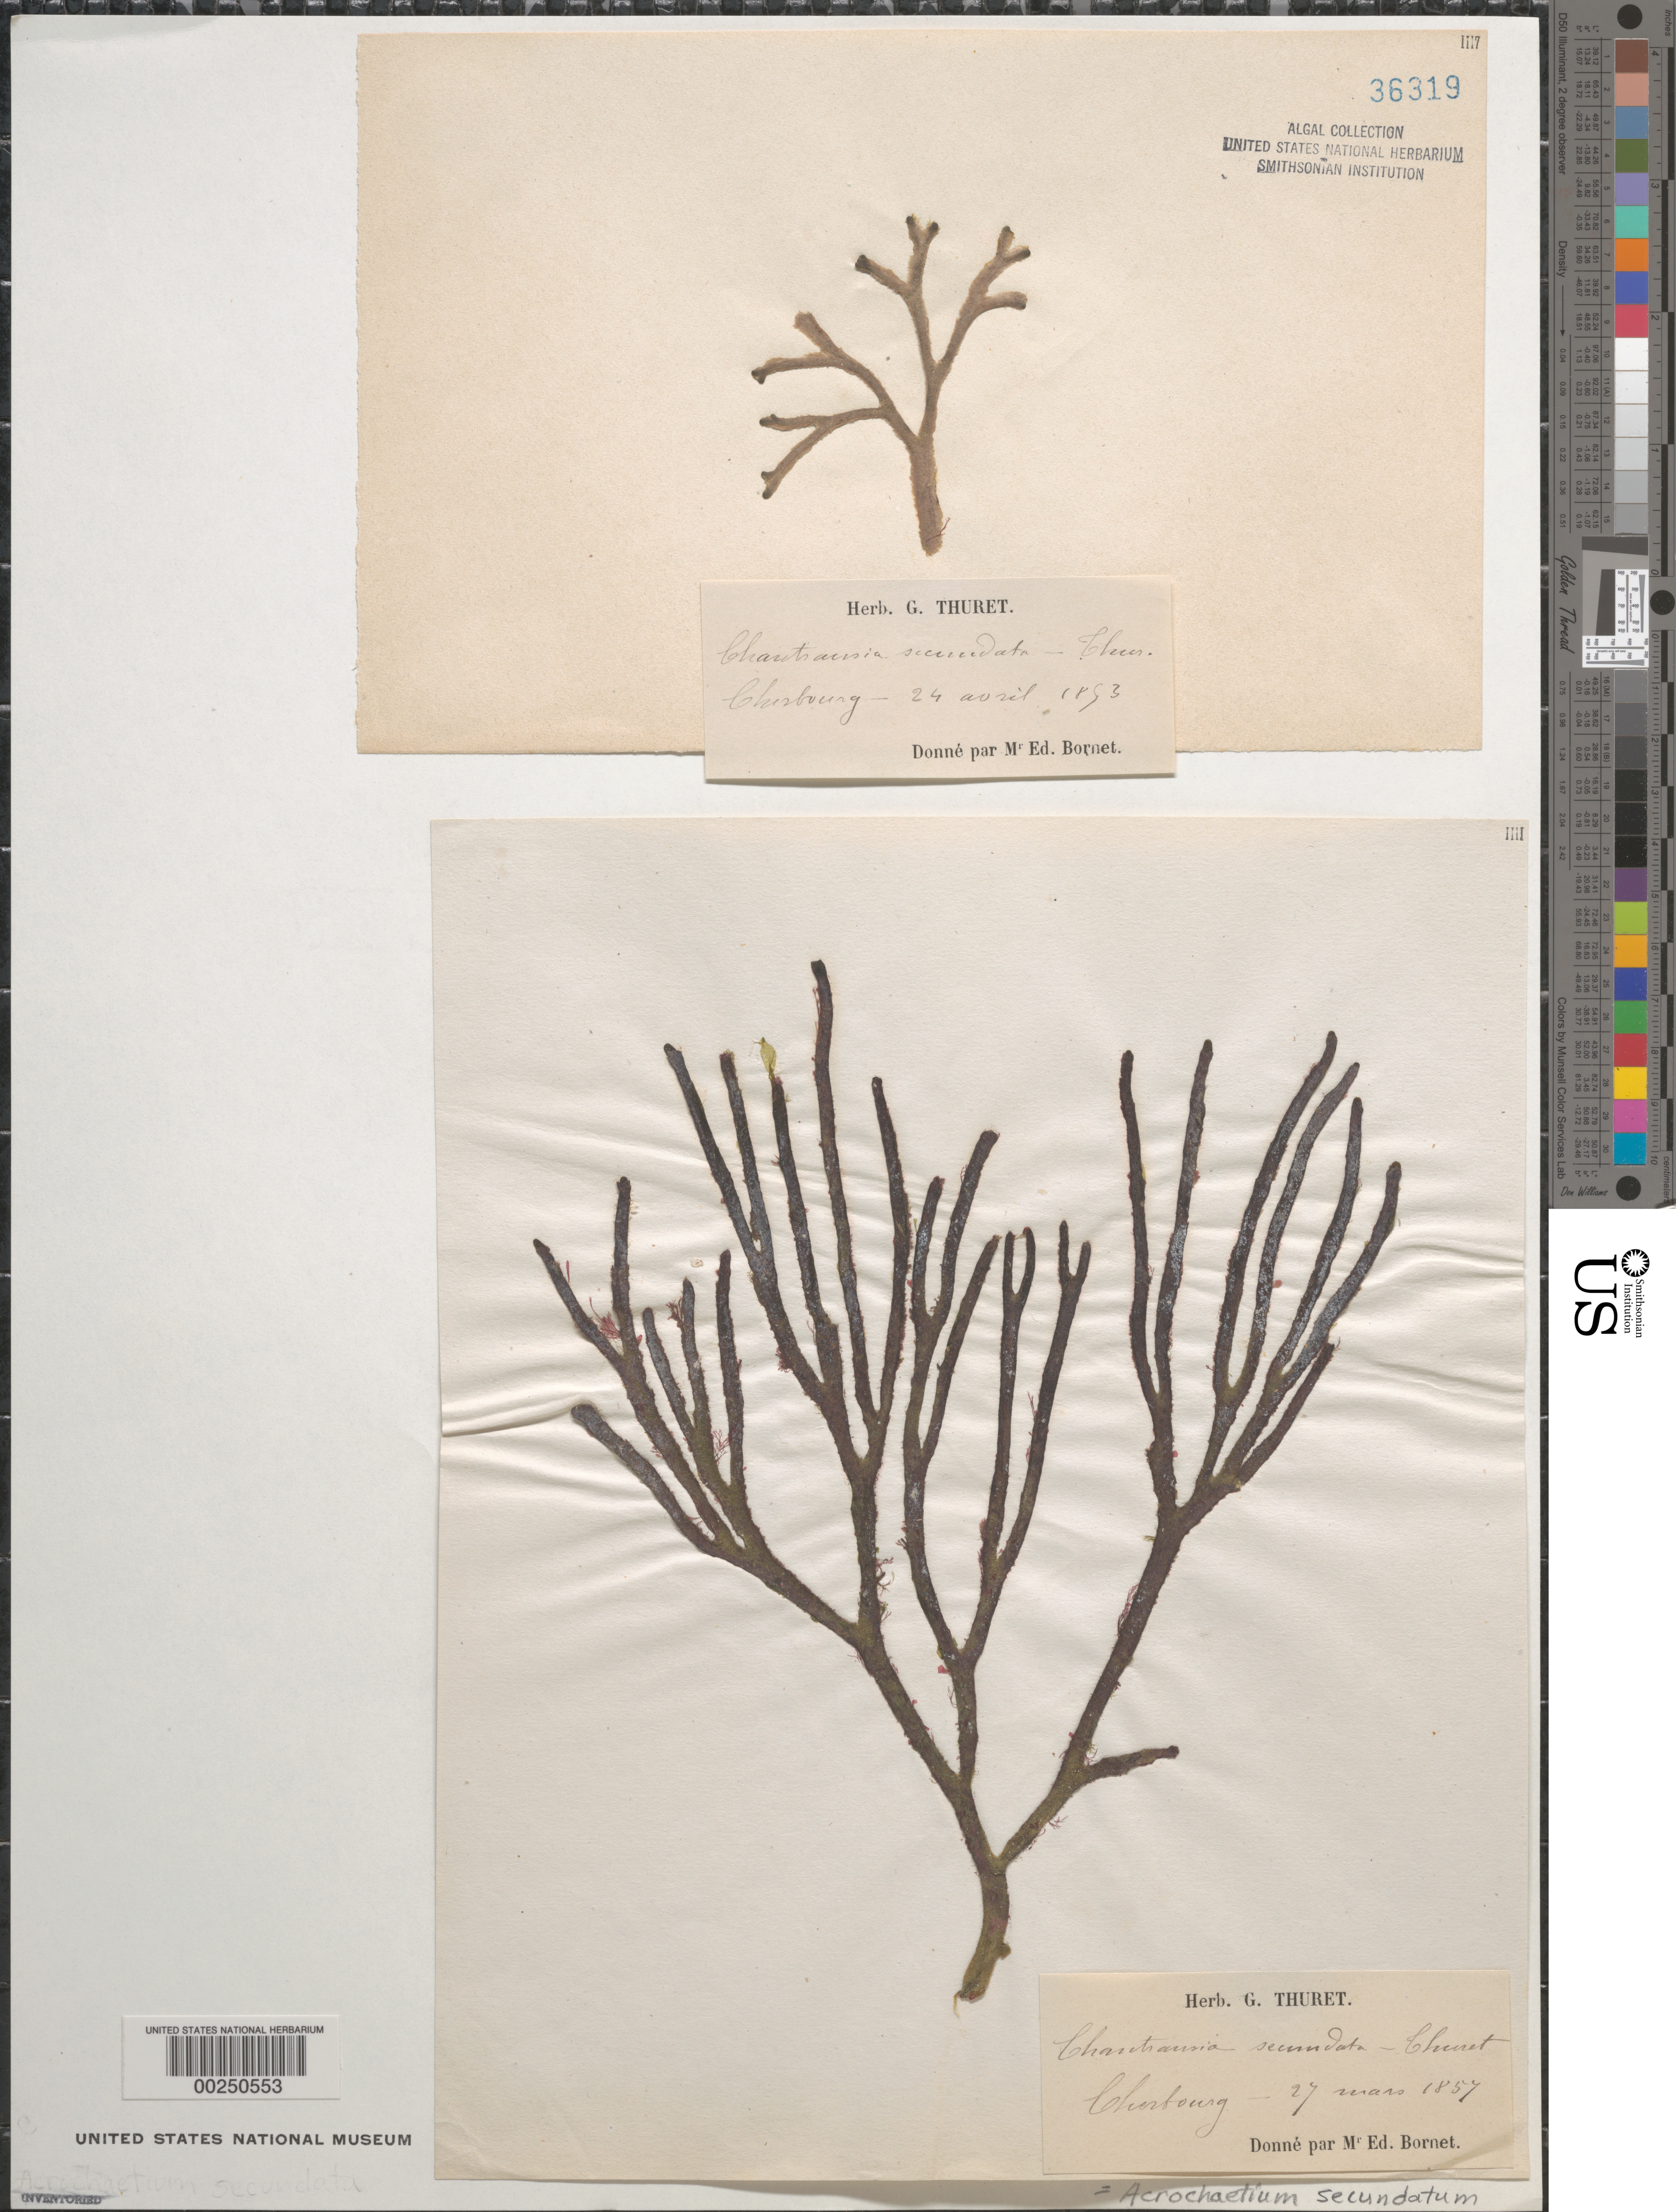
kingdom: Plantae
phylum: Rhodophyta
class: Florideophyceae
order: Acrochaetiales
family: Acrochaetiaceae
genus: Acrochaetium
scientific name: Acrochaetium secundatum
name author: (Lyngb.) Näg. in Näg. & C. Cramer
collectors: Thuret, G. (herbarium)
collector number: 1111 & 1117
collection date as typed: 24 Apr 1853 AND 27 Mar 1857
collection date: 1853-04-24,1857-03-27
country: France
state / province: Normandie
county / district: Manche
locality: Cherbourg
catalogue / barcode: US 36319